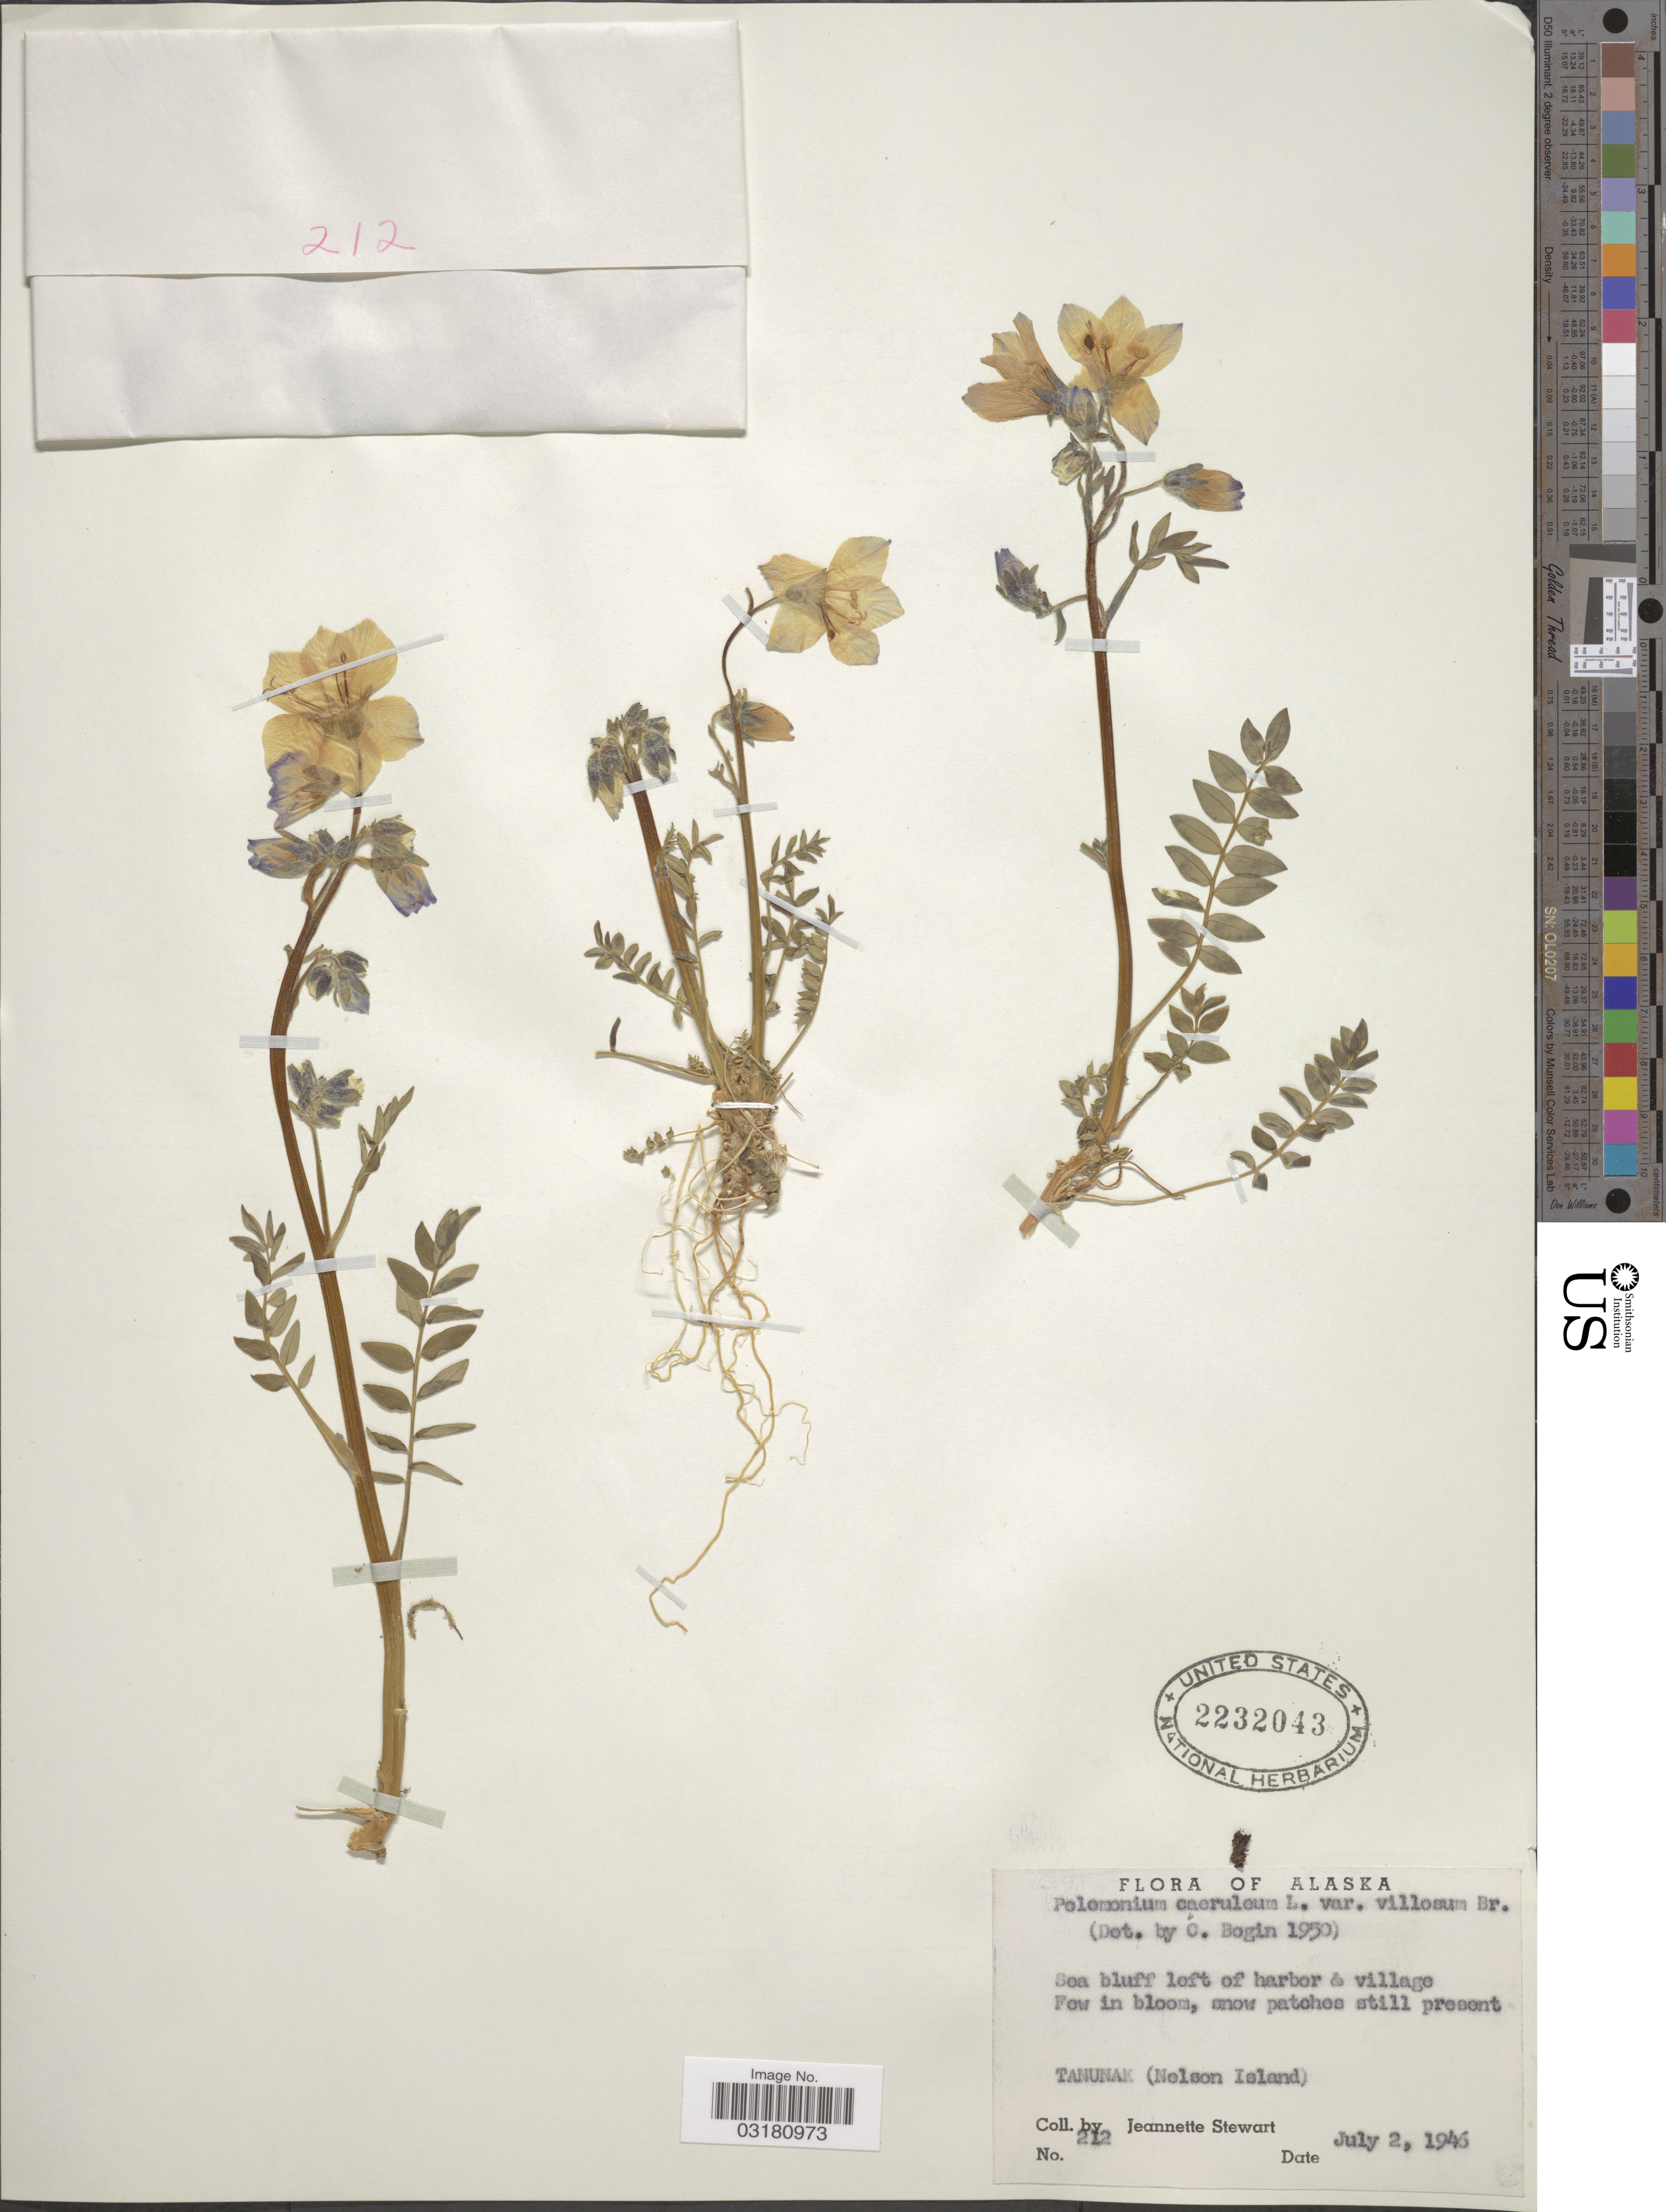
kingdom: Plantae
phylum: Tracheophyta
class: Magnoliopsida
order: Ericales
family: Polemoniaceae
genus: Polemonium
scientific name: Polemonium caeruleum var. villosum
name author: (Rudolph ex Georgi) Brand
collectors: J. Stewart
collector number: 212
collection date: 1946-07-02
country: United States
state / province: Alaska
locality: Sea bluff left of harbor & village. Tanunak (Nelson Island).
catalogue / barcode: US 2232043